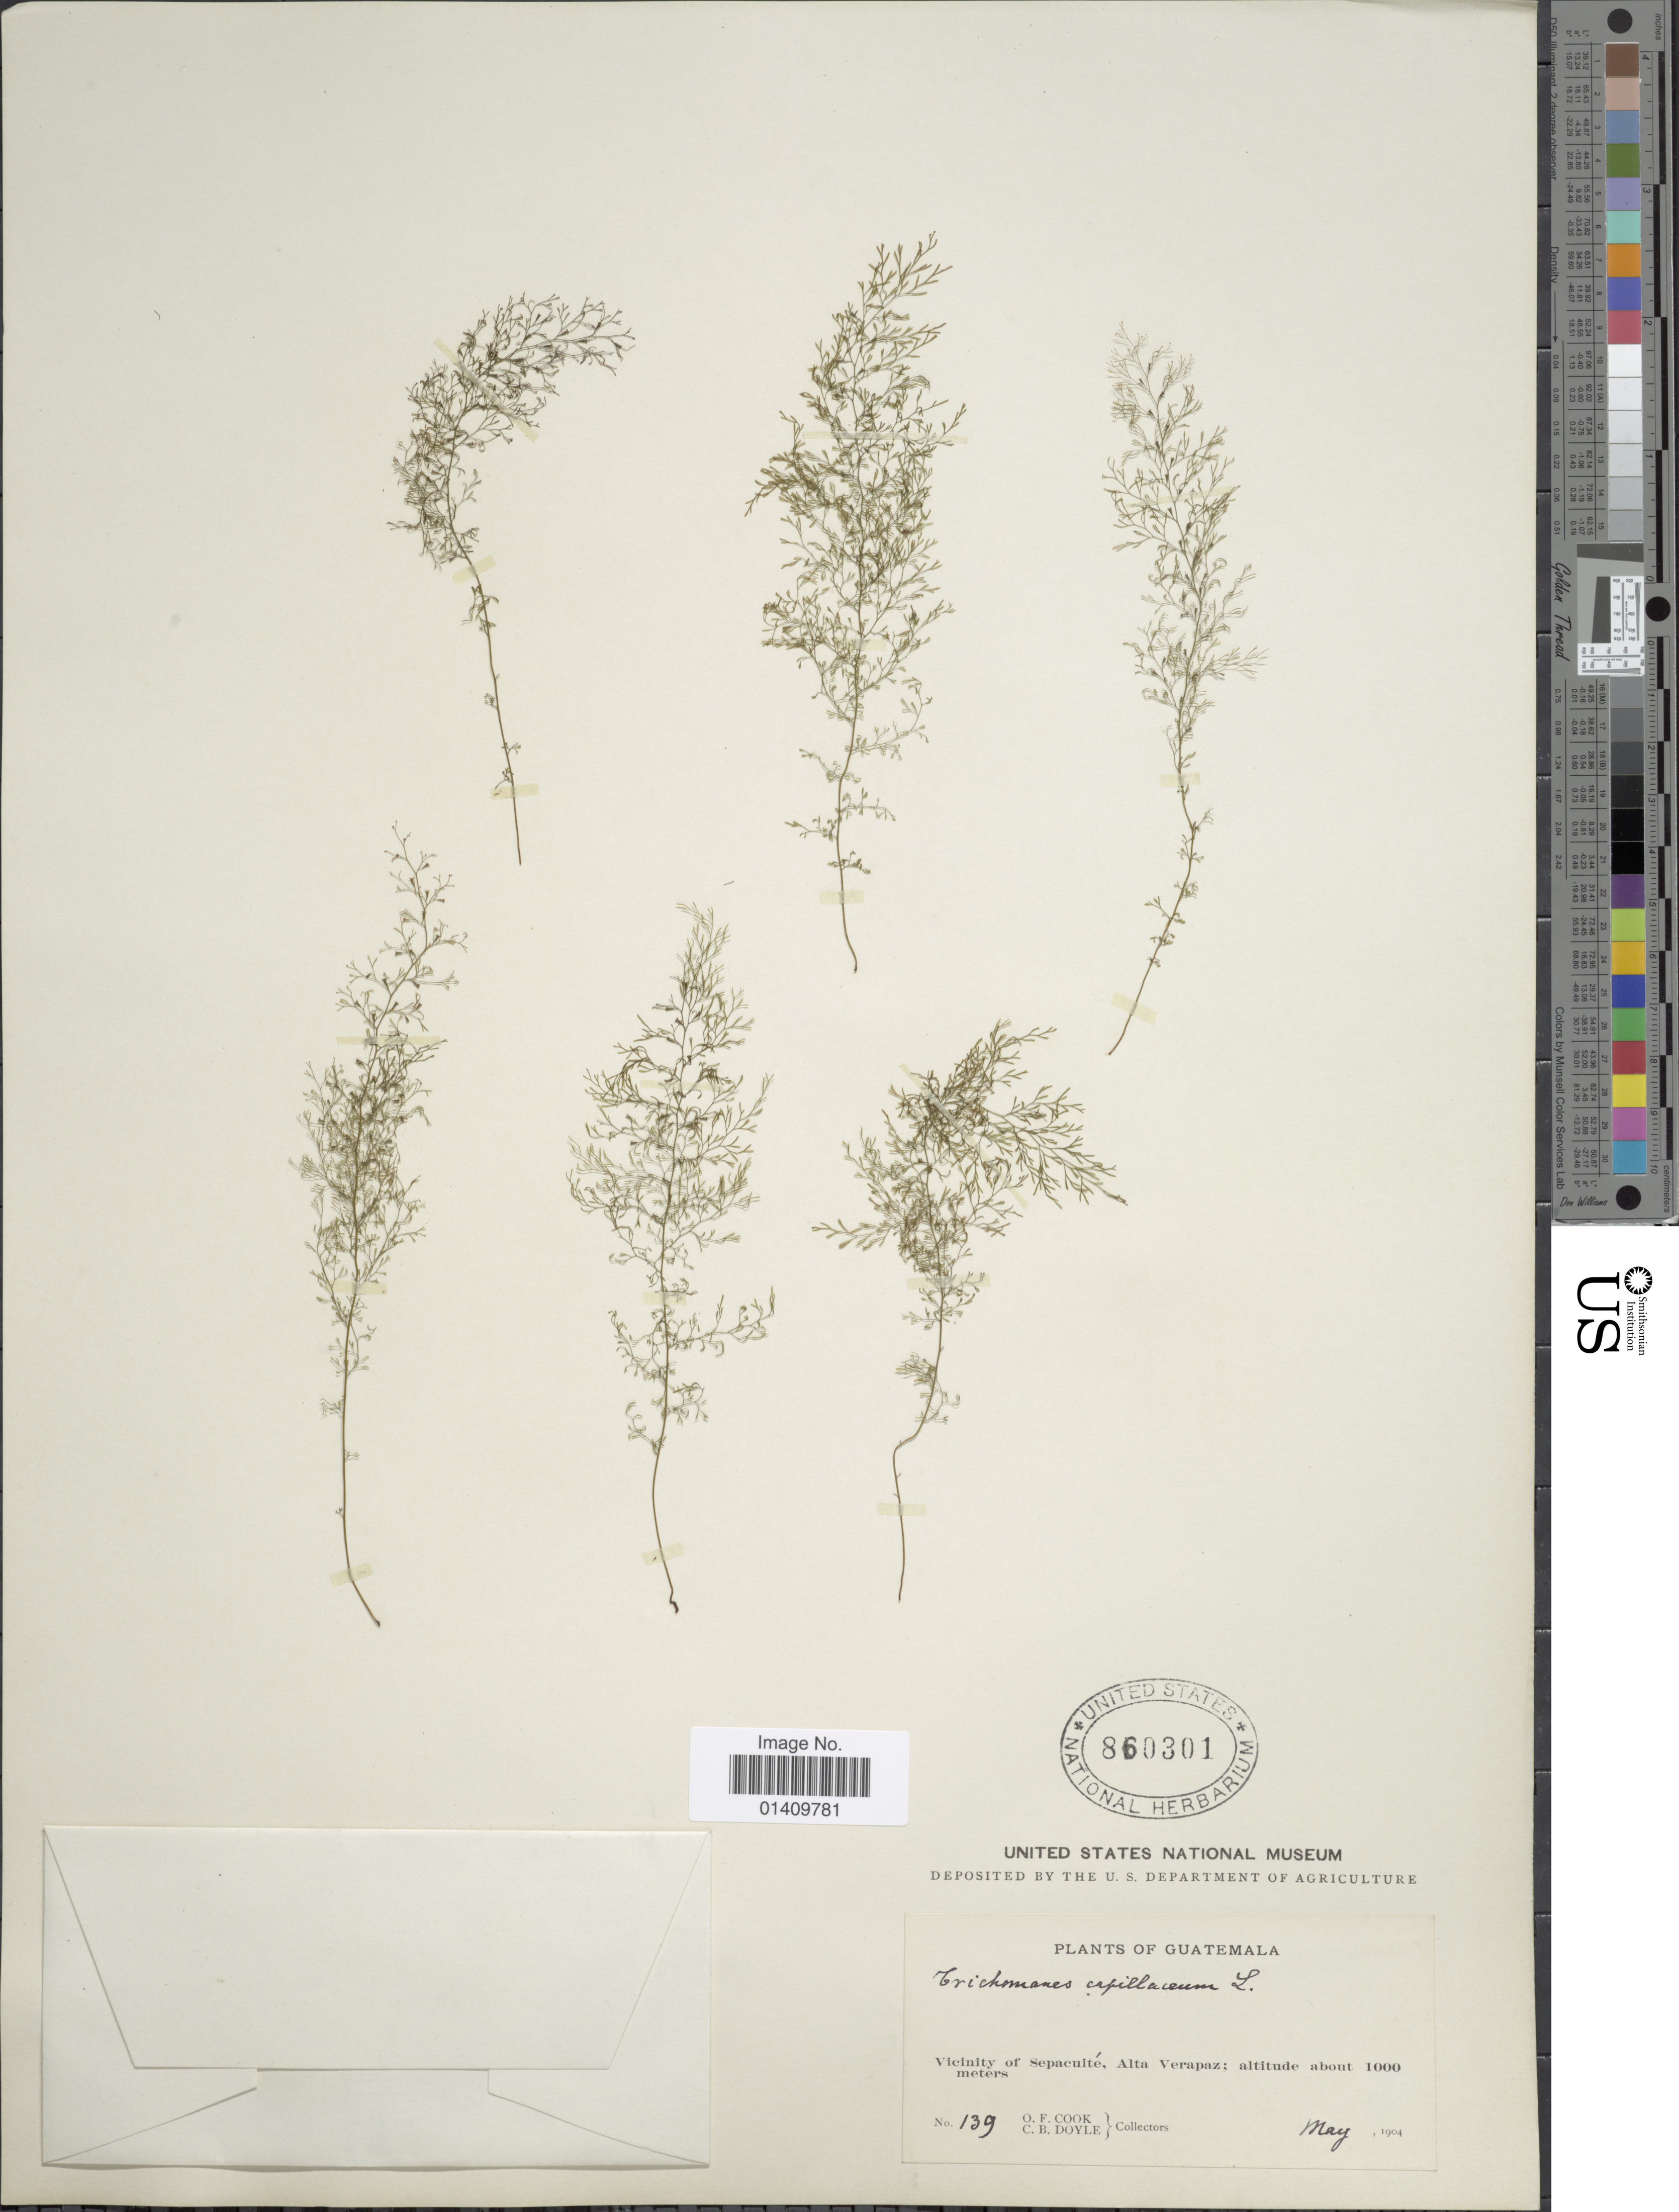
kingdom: Plantae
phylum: Tracheophyta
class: Polypodiopsida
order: Hymenophyllales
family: Hymenophyllaceae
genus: Polyphlebium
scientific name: Polyphlebium capillaceum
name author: (L.) Ebihara & Dubuisson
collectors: O. F. Cook & C. Doyle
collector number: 139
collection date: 1904-05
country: Guatemala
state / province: Alta Verapaz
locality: Vicinity of Sepacuite Alta Verapaz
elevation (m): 1000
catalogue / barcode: US 860301